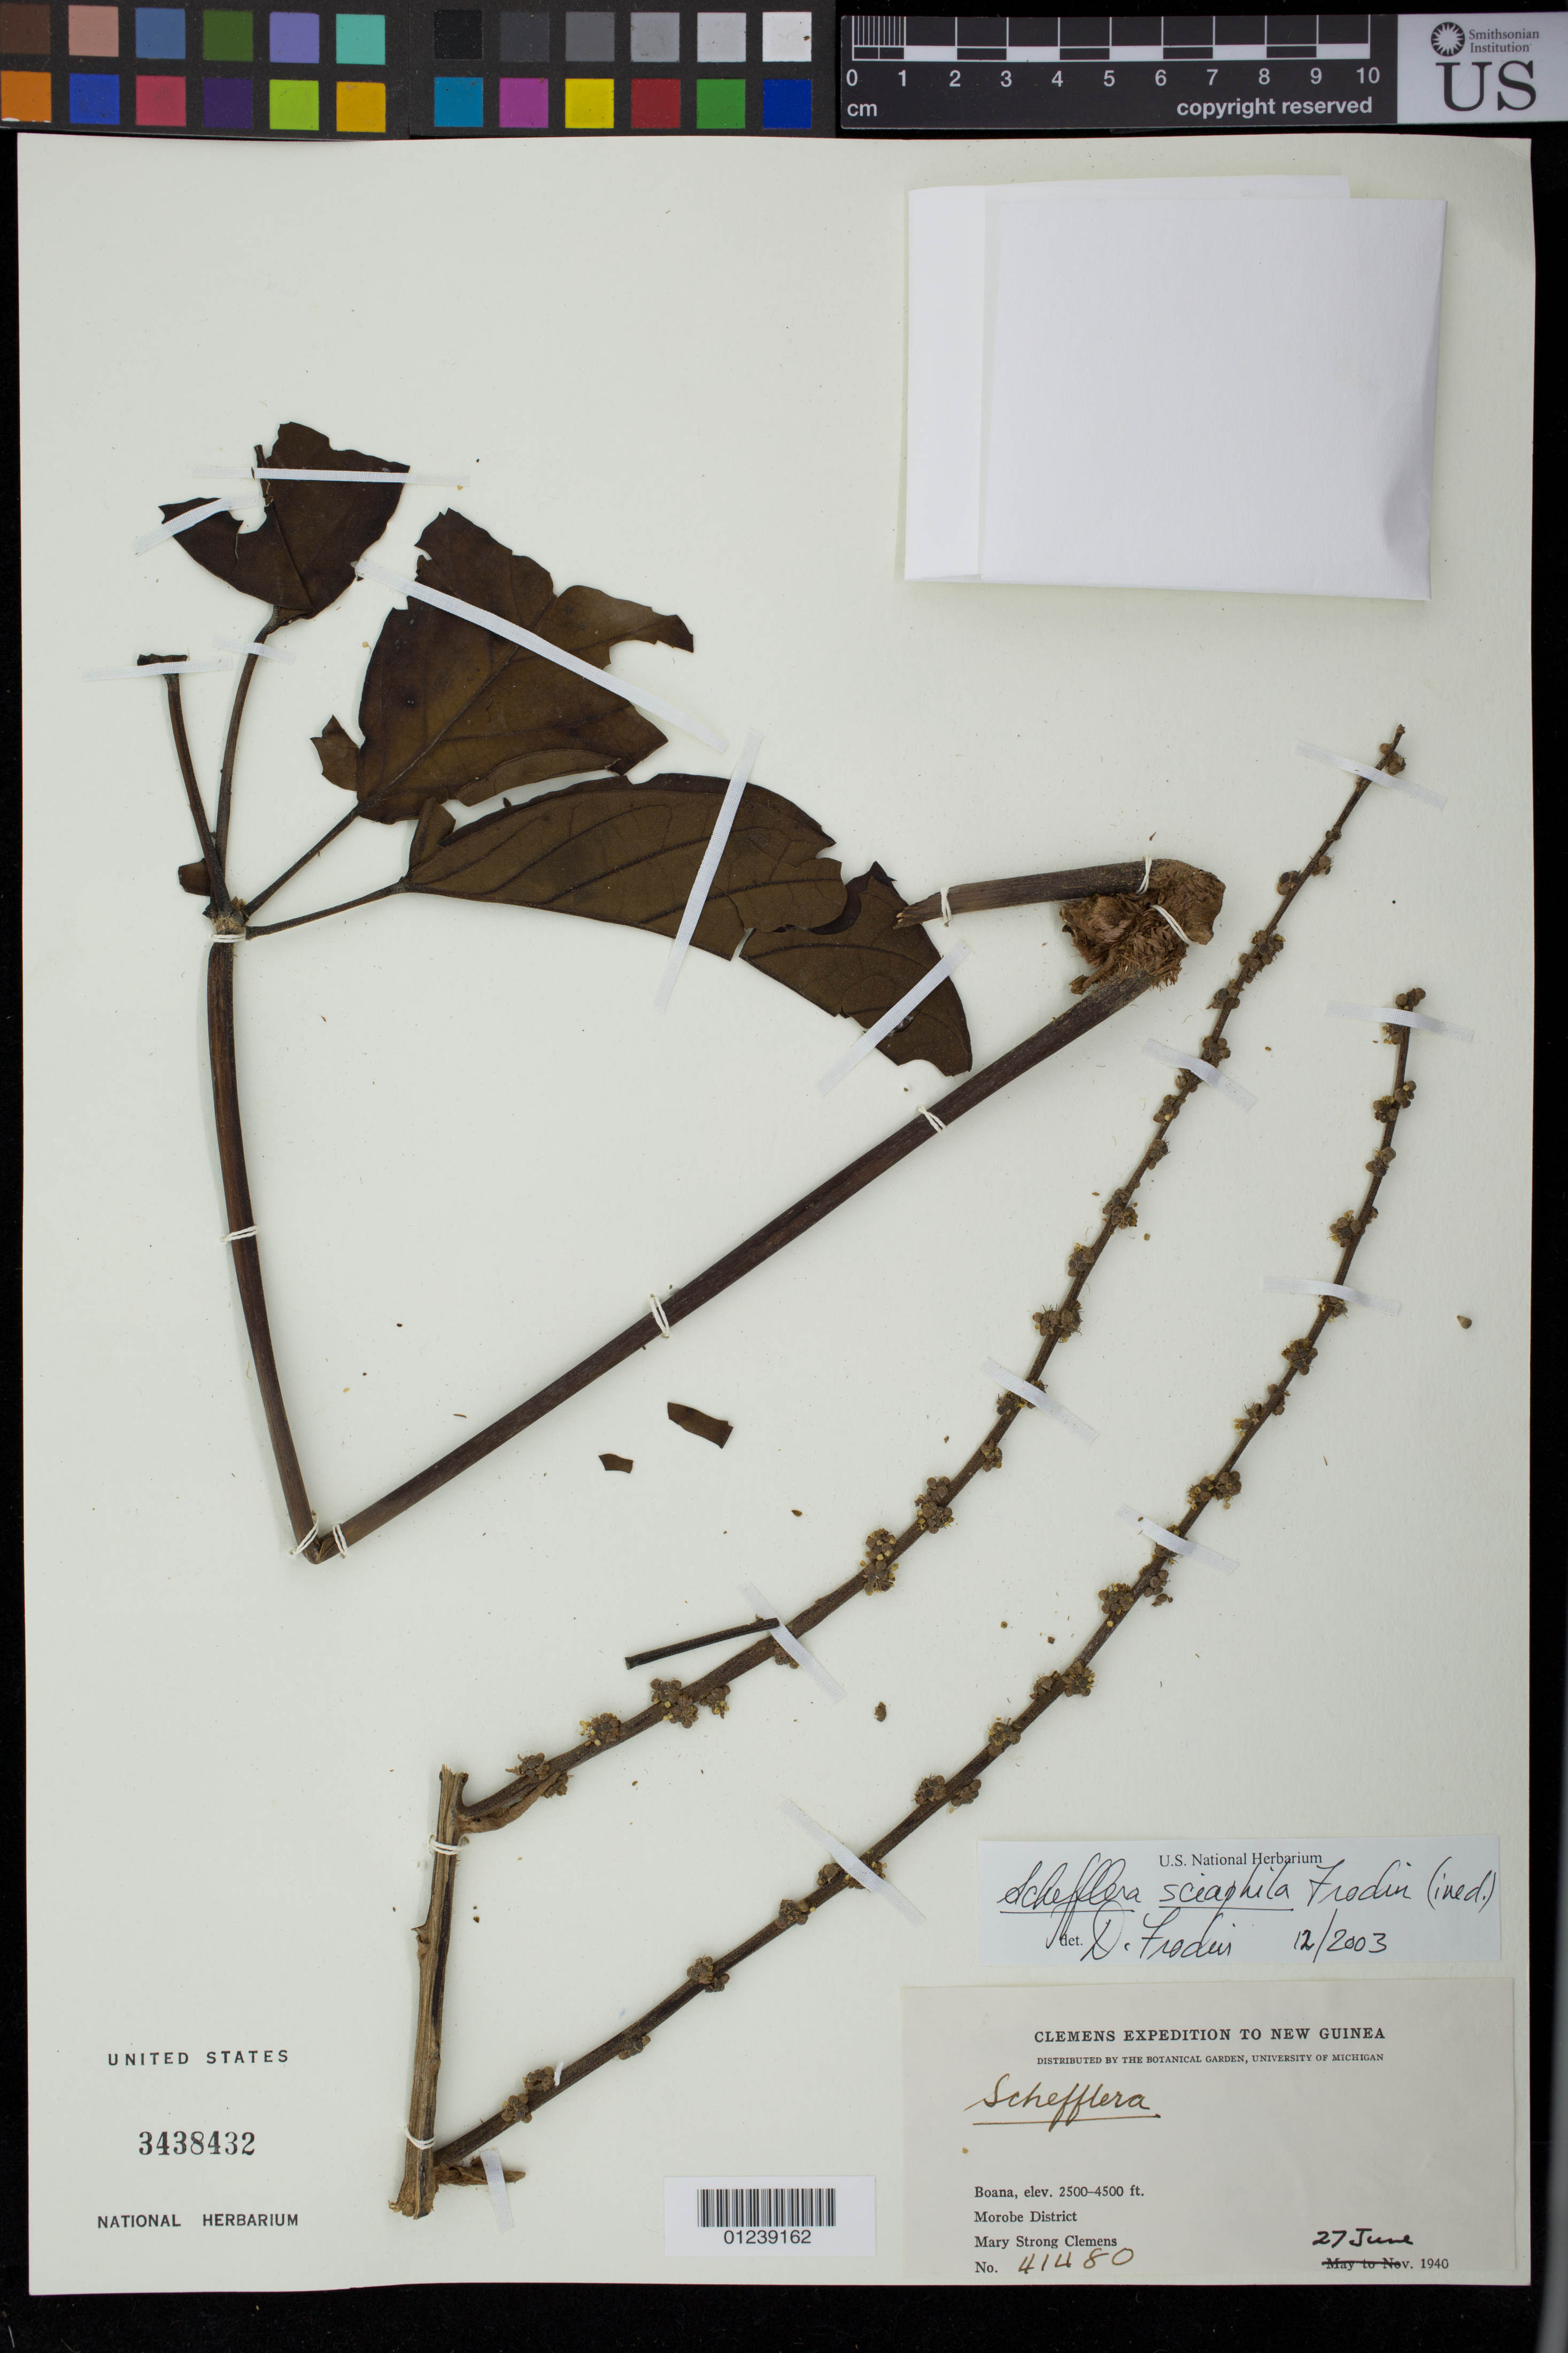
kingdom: Plantae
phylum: Tracheophyta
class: Magnoliopsida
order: Apiales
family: Araliaceae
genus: Schefflera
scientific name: Schefflera sp.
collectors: M. S. Clemens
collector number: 41480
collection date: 1940-06-27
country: Papua New Guinea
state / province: Morobe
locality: Boana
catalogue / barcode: US 3438432